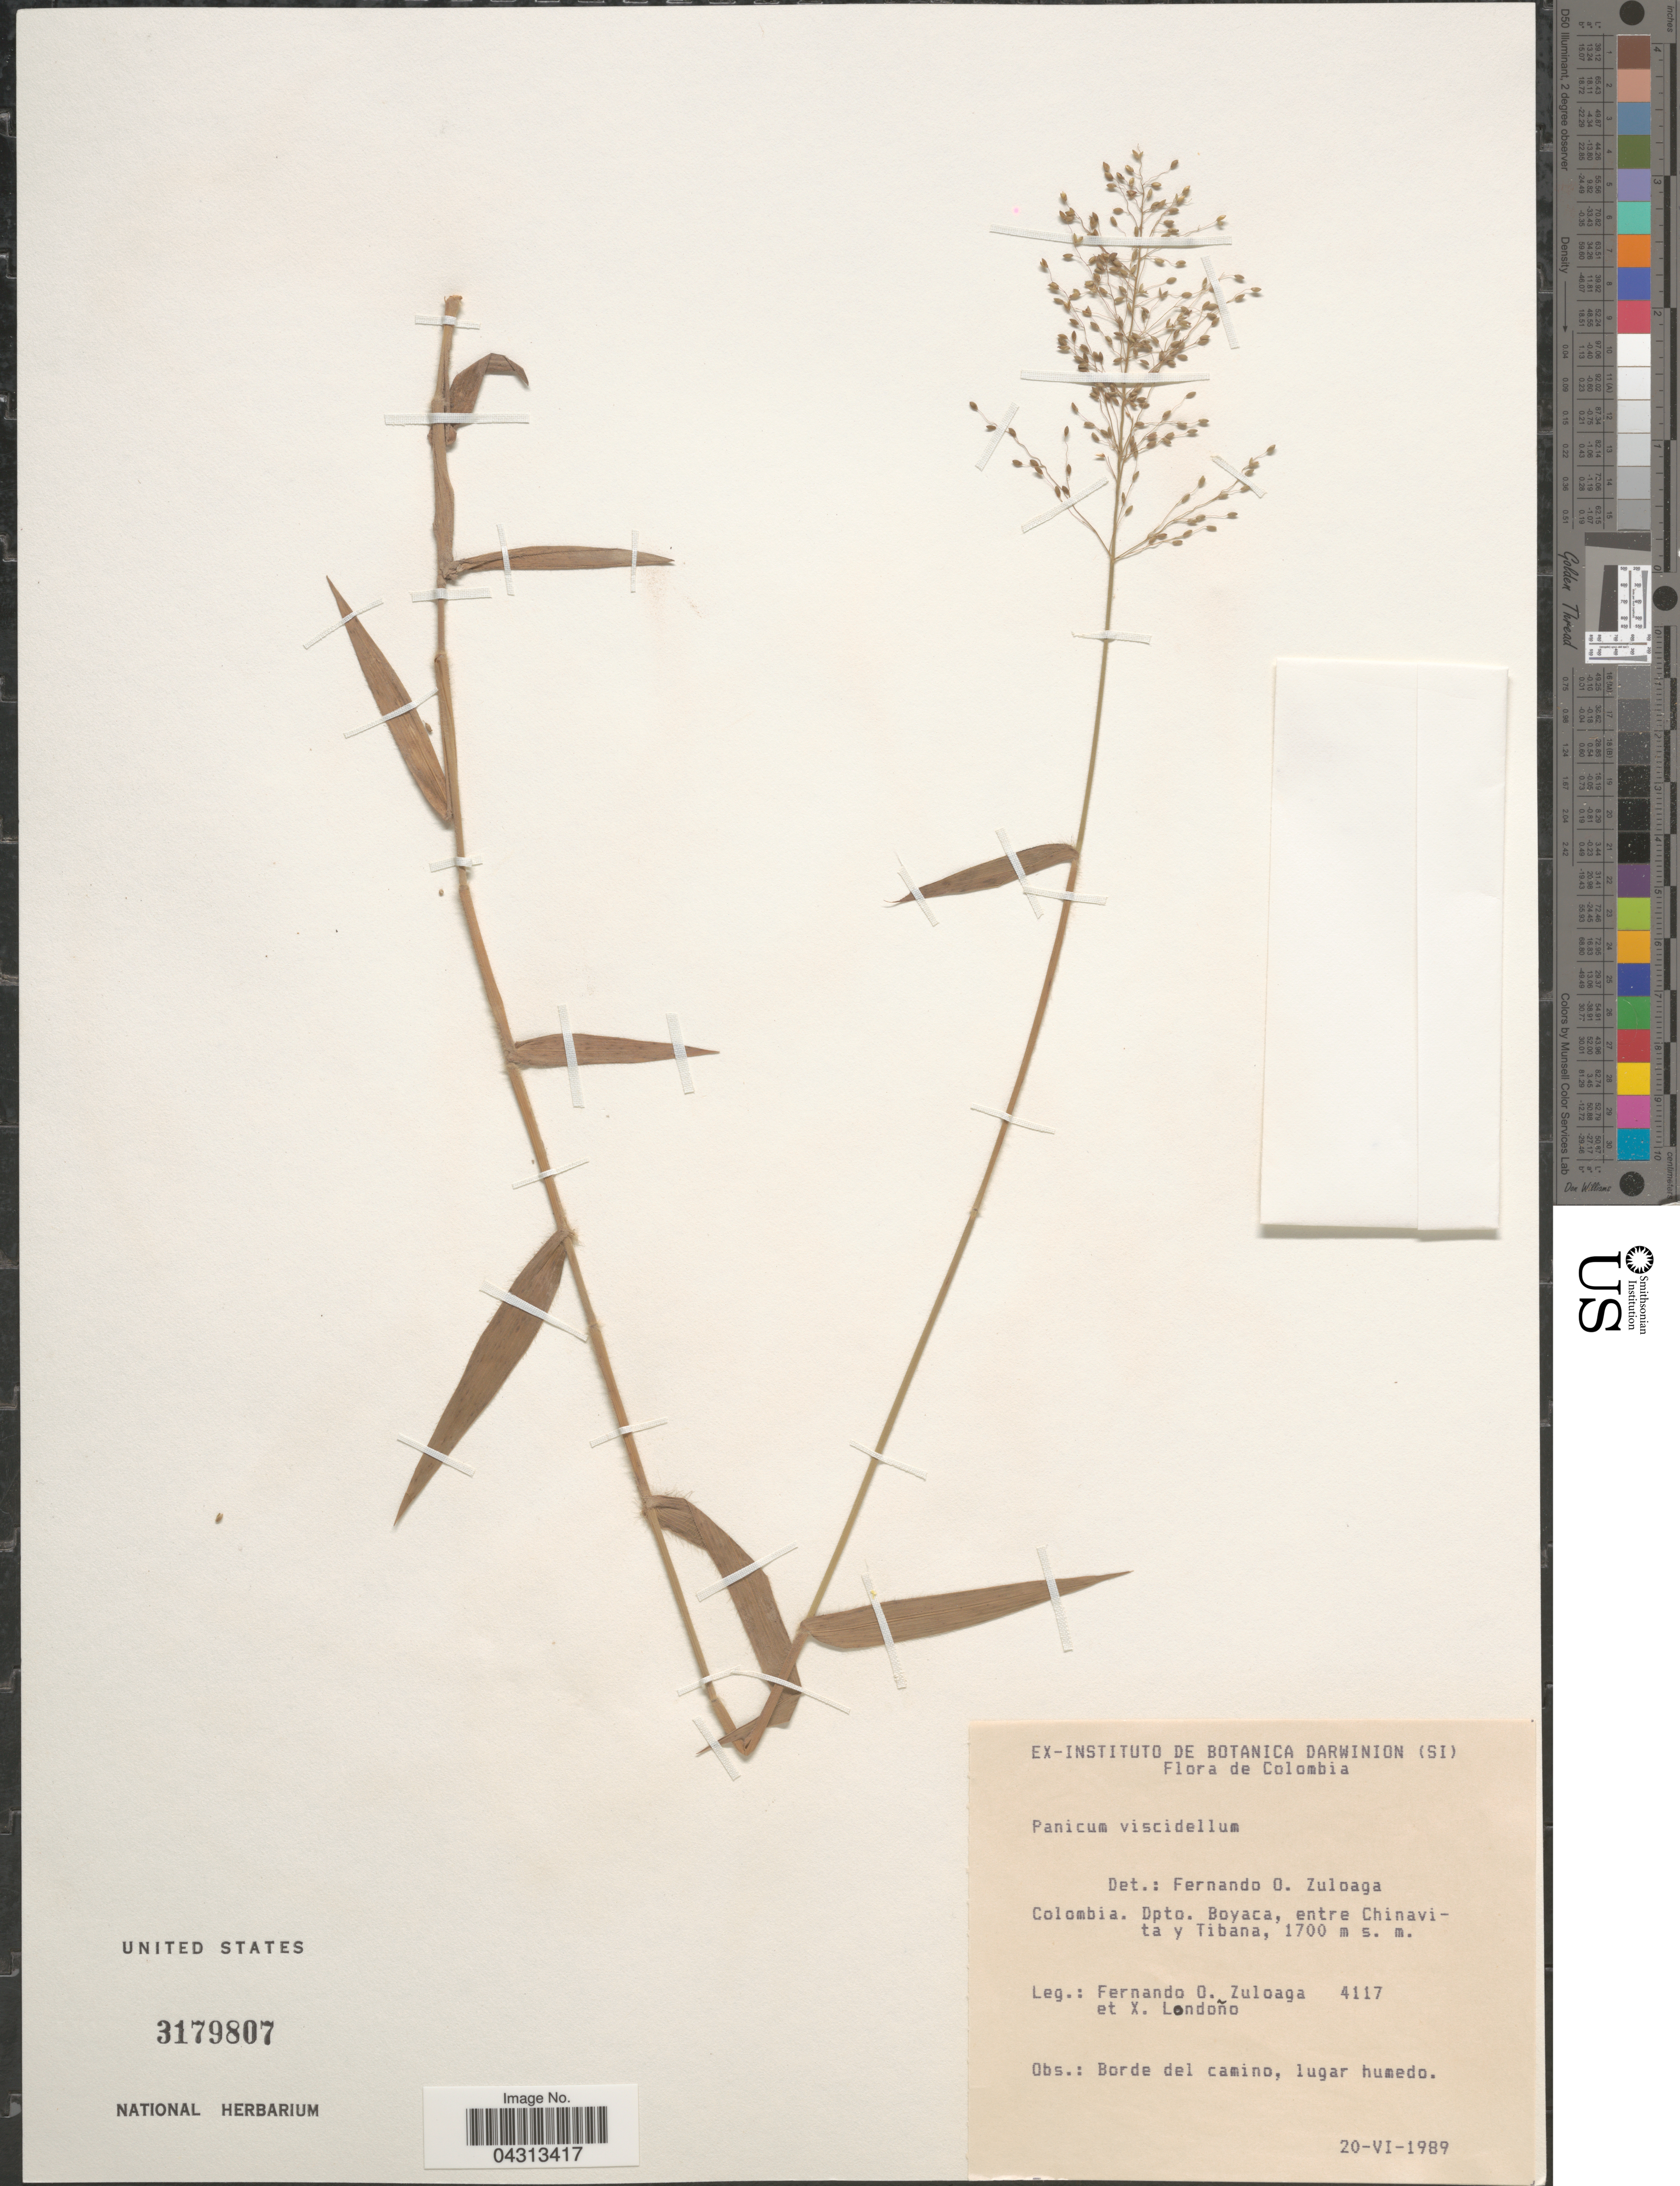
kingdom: Plantae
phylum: Tracheophyta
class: Liliopsida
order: Poales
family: Poaceae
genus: Dichanthelium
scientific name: Dichanthelium viscidellum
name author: (Scribn.) Gould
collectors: F. O. Zuloaga & X. Londoño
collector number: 4117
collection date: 1989-06-20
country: Colombia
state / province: Boyacá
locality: Dpto. Boyaca, entre Chinavita y Tibana.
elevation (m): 1700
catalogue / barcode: US 3179807